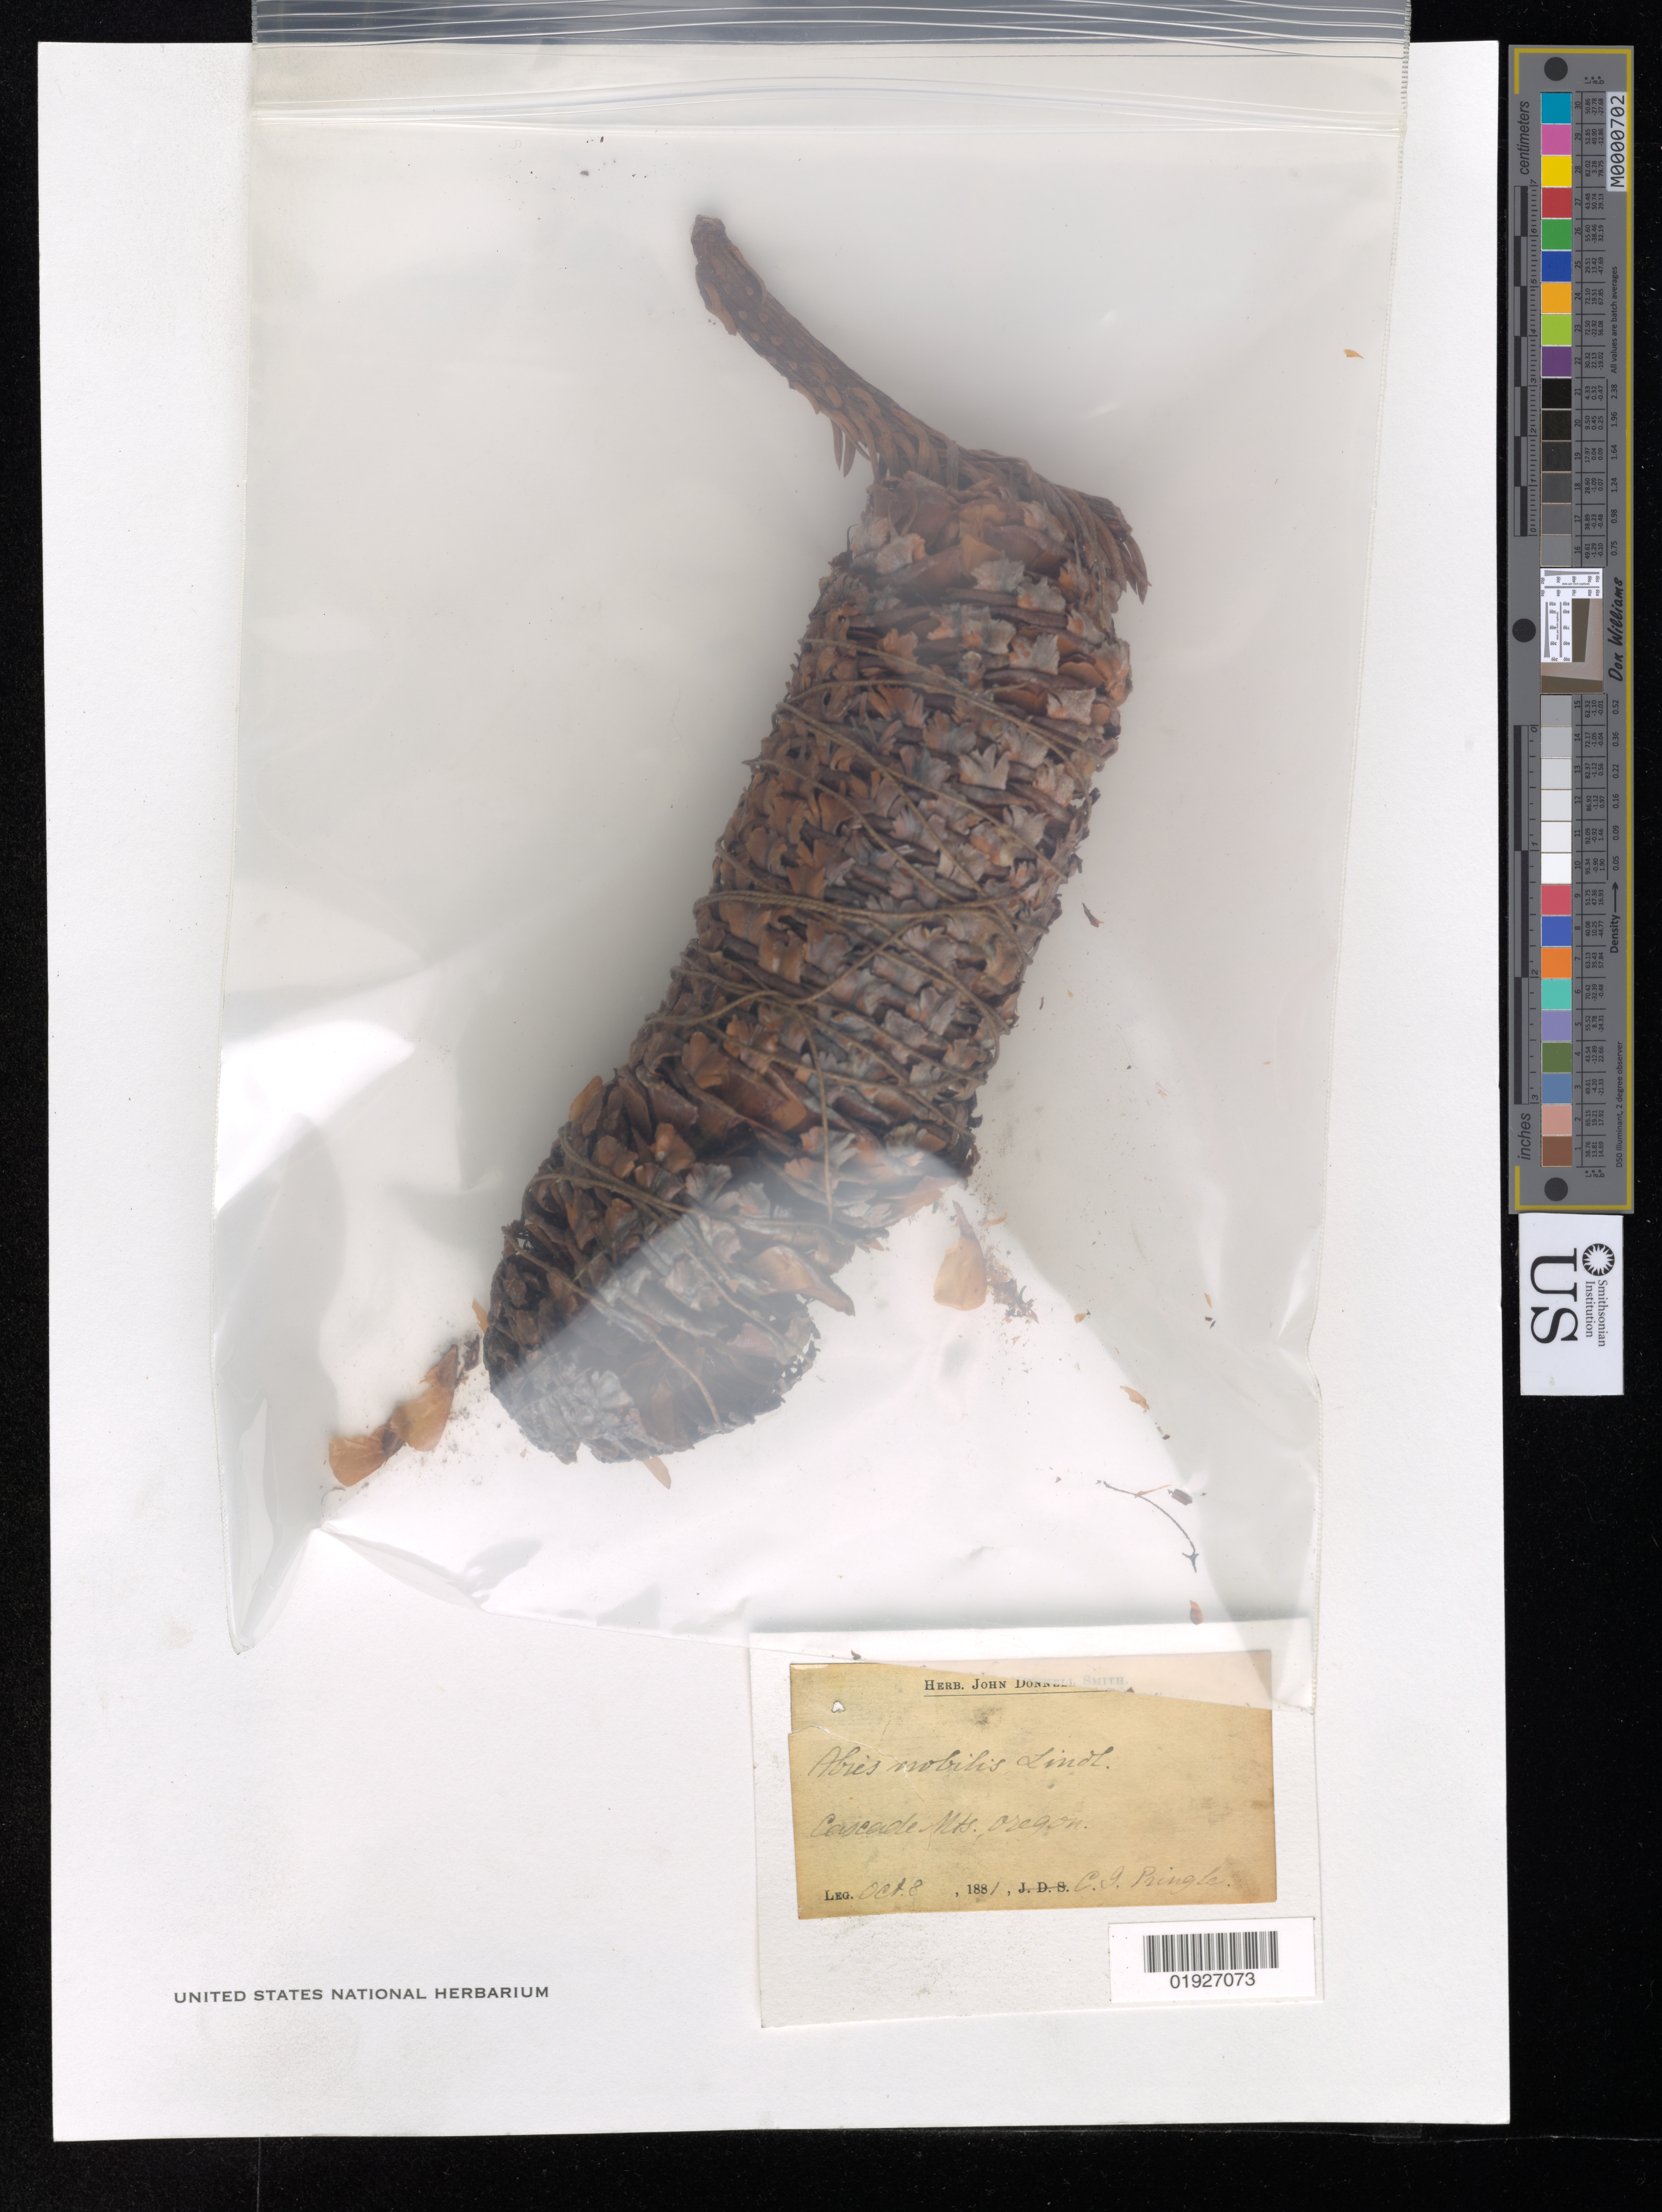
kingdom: Plantae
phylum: Tracheophyta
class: Pinopsida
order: Pinales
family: Pinaceae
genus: Abies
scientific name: Abies amabilis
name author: Douglas ex J. Forbes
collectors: C. G. Pringle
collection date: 1881-10-08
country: United States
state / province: Oregon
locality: Cascade Mountains